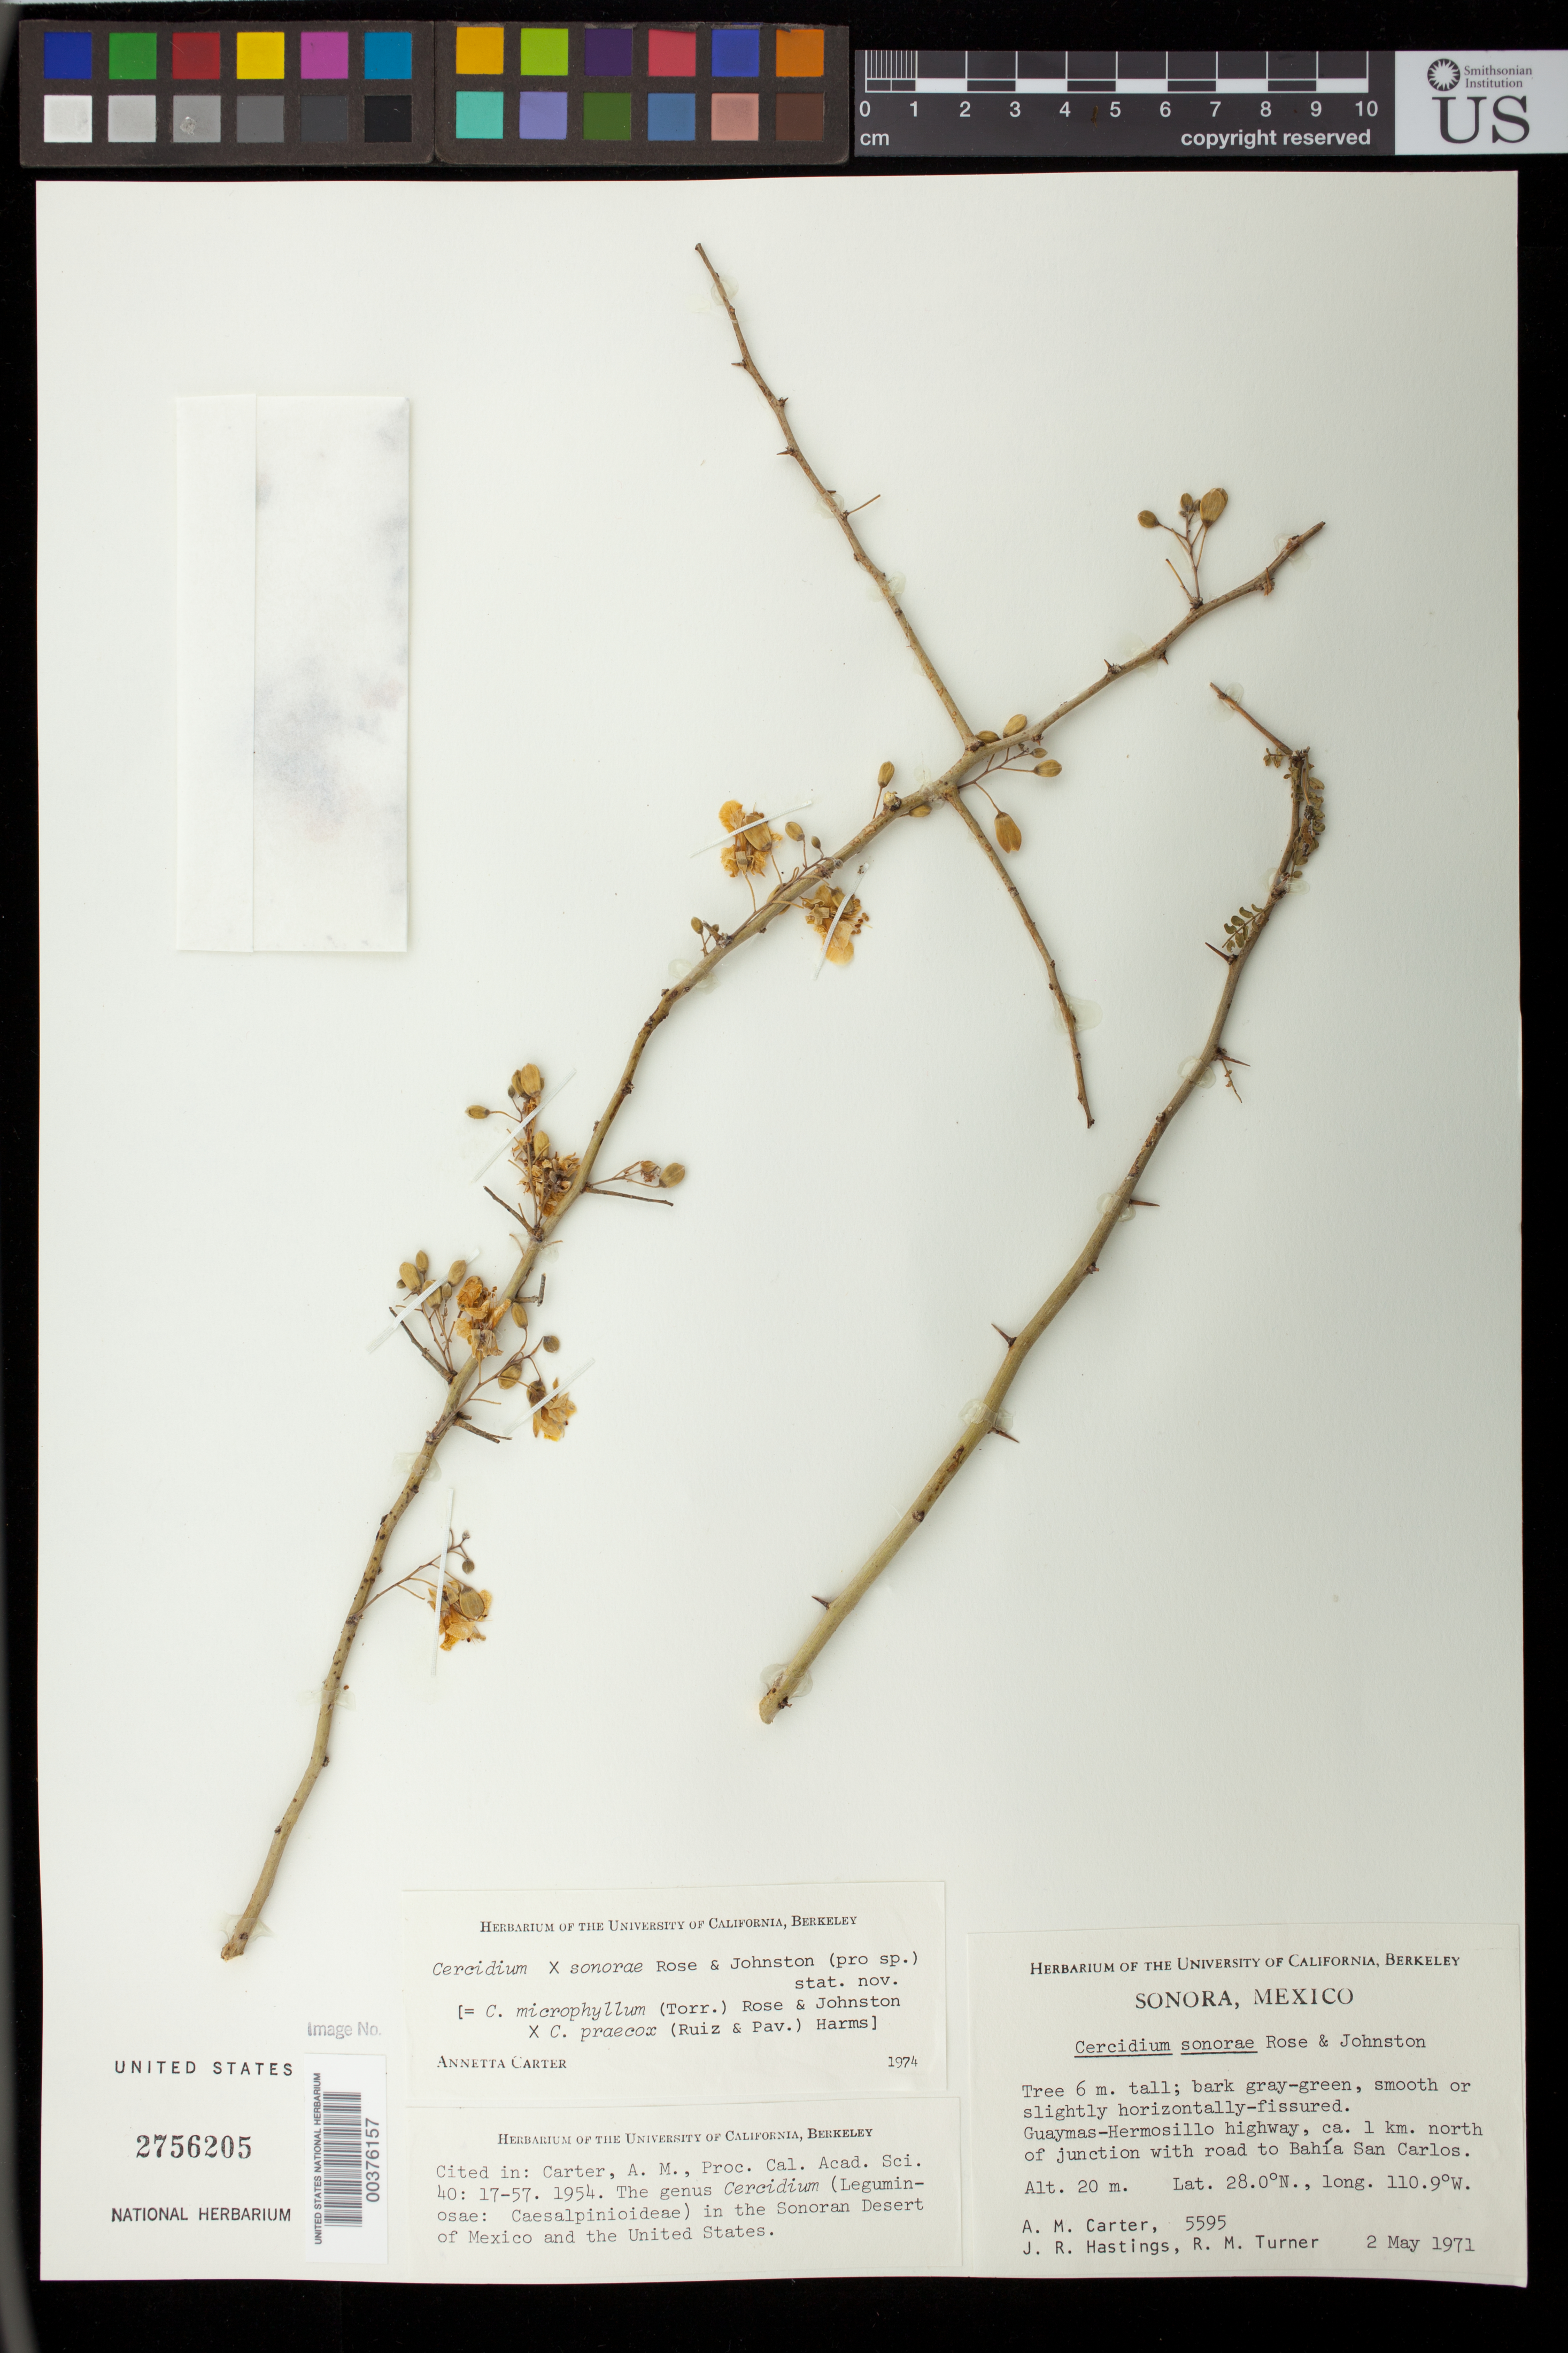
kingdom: Plantae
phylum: Tracheophyta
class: Magnoliopsida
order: Fabales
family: Fabaceae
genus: Parkinsonia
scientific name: Parkinsonia x sonorae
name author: (Rose & I.M. Johnst.) J.E. Hawkins & Felger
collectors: A. M. Carter, J. Hastings & R. M. Turner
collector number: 5595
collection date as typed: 02 May 1971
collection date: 1971-05-02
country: Mexico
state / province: Baja California Sur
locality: Guaymas-Hermosillo highway, ca. 1 km. north of junction with road to Bahia San Carlos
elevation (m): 20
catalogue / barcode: US 2756205